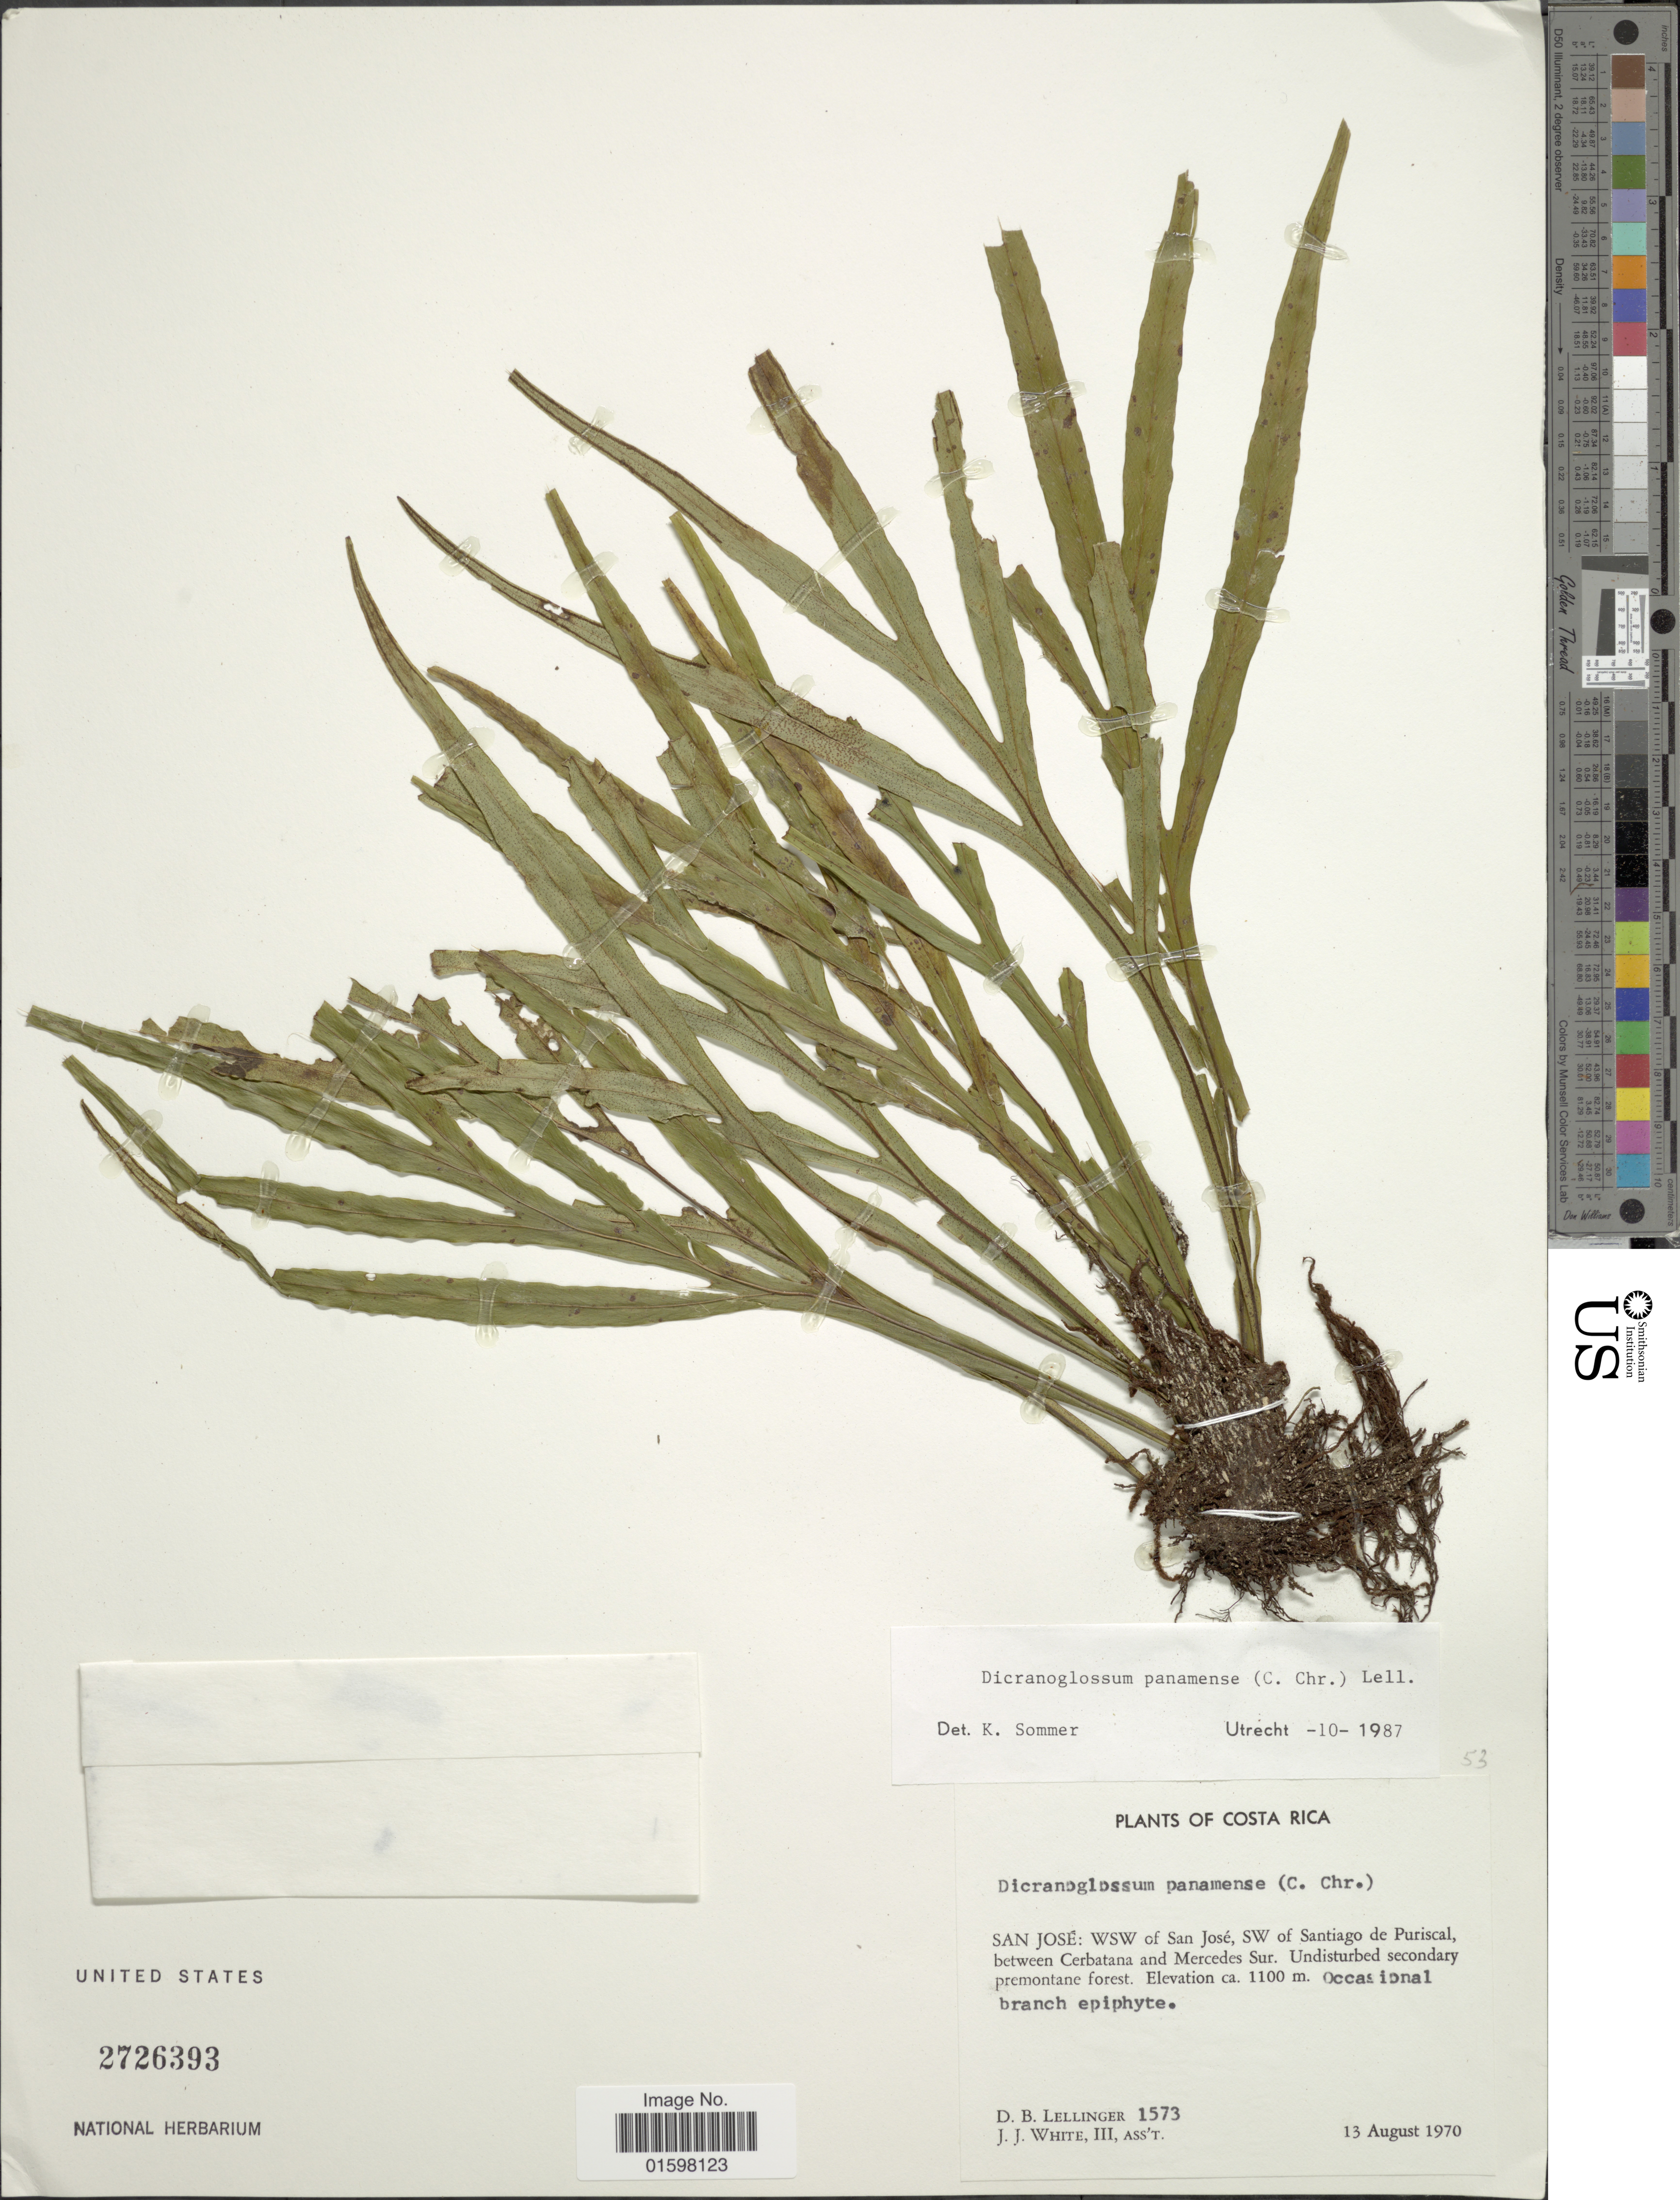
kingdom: Plantae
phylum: Tracheophyta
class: Polypodiopsida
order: Polypodiales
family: Polypodiaceae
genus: Pleopeltis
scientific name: Pleopeltis panamensis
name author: (Weath.) Pic. Serm.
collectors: D. B. Lellinger & J. J. White III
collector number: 1573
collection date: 1970-08-13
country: Costa Rica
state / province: San José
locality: San Jose: WSW of San Jose, SW of Santiago de Puriscal, between cerbatana and Mercedes Sur.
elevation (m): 1100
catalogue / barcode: US 2726393